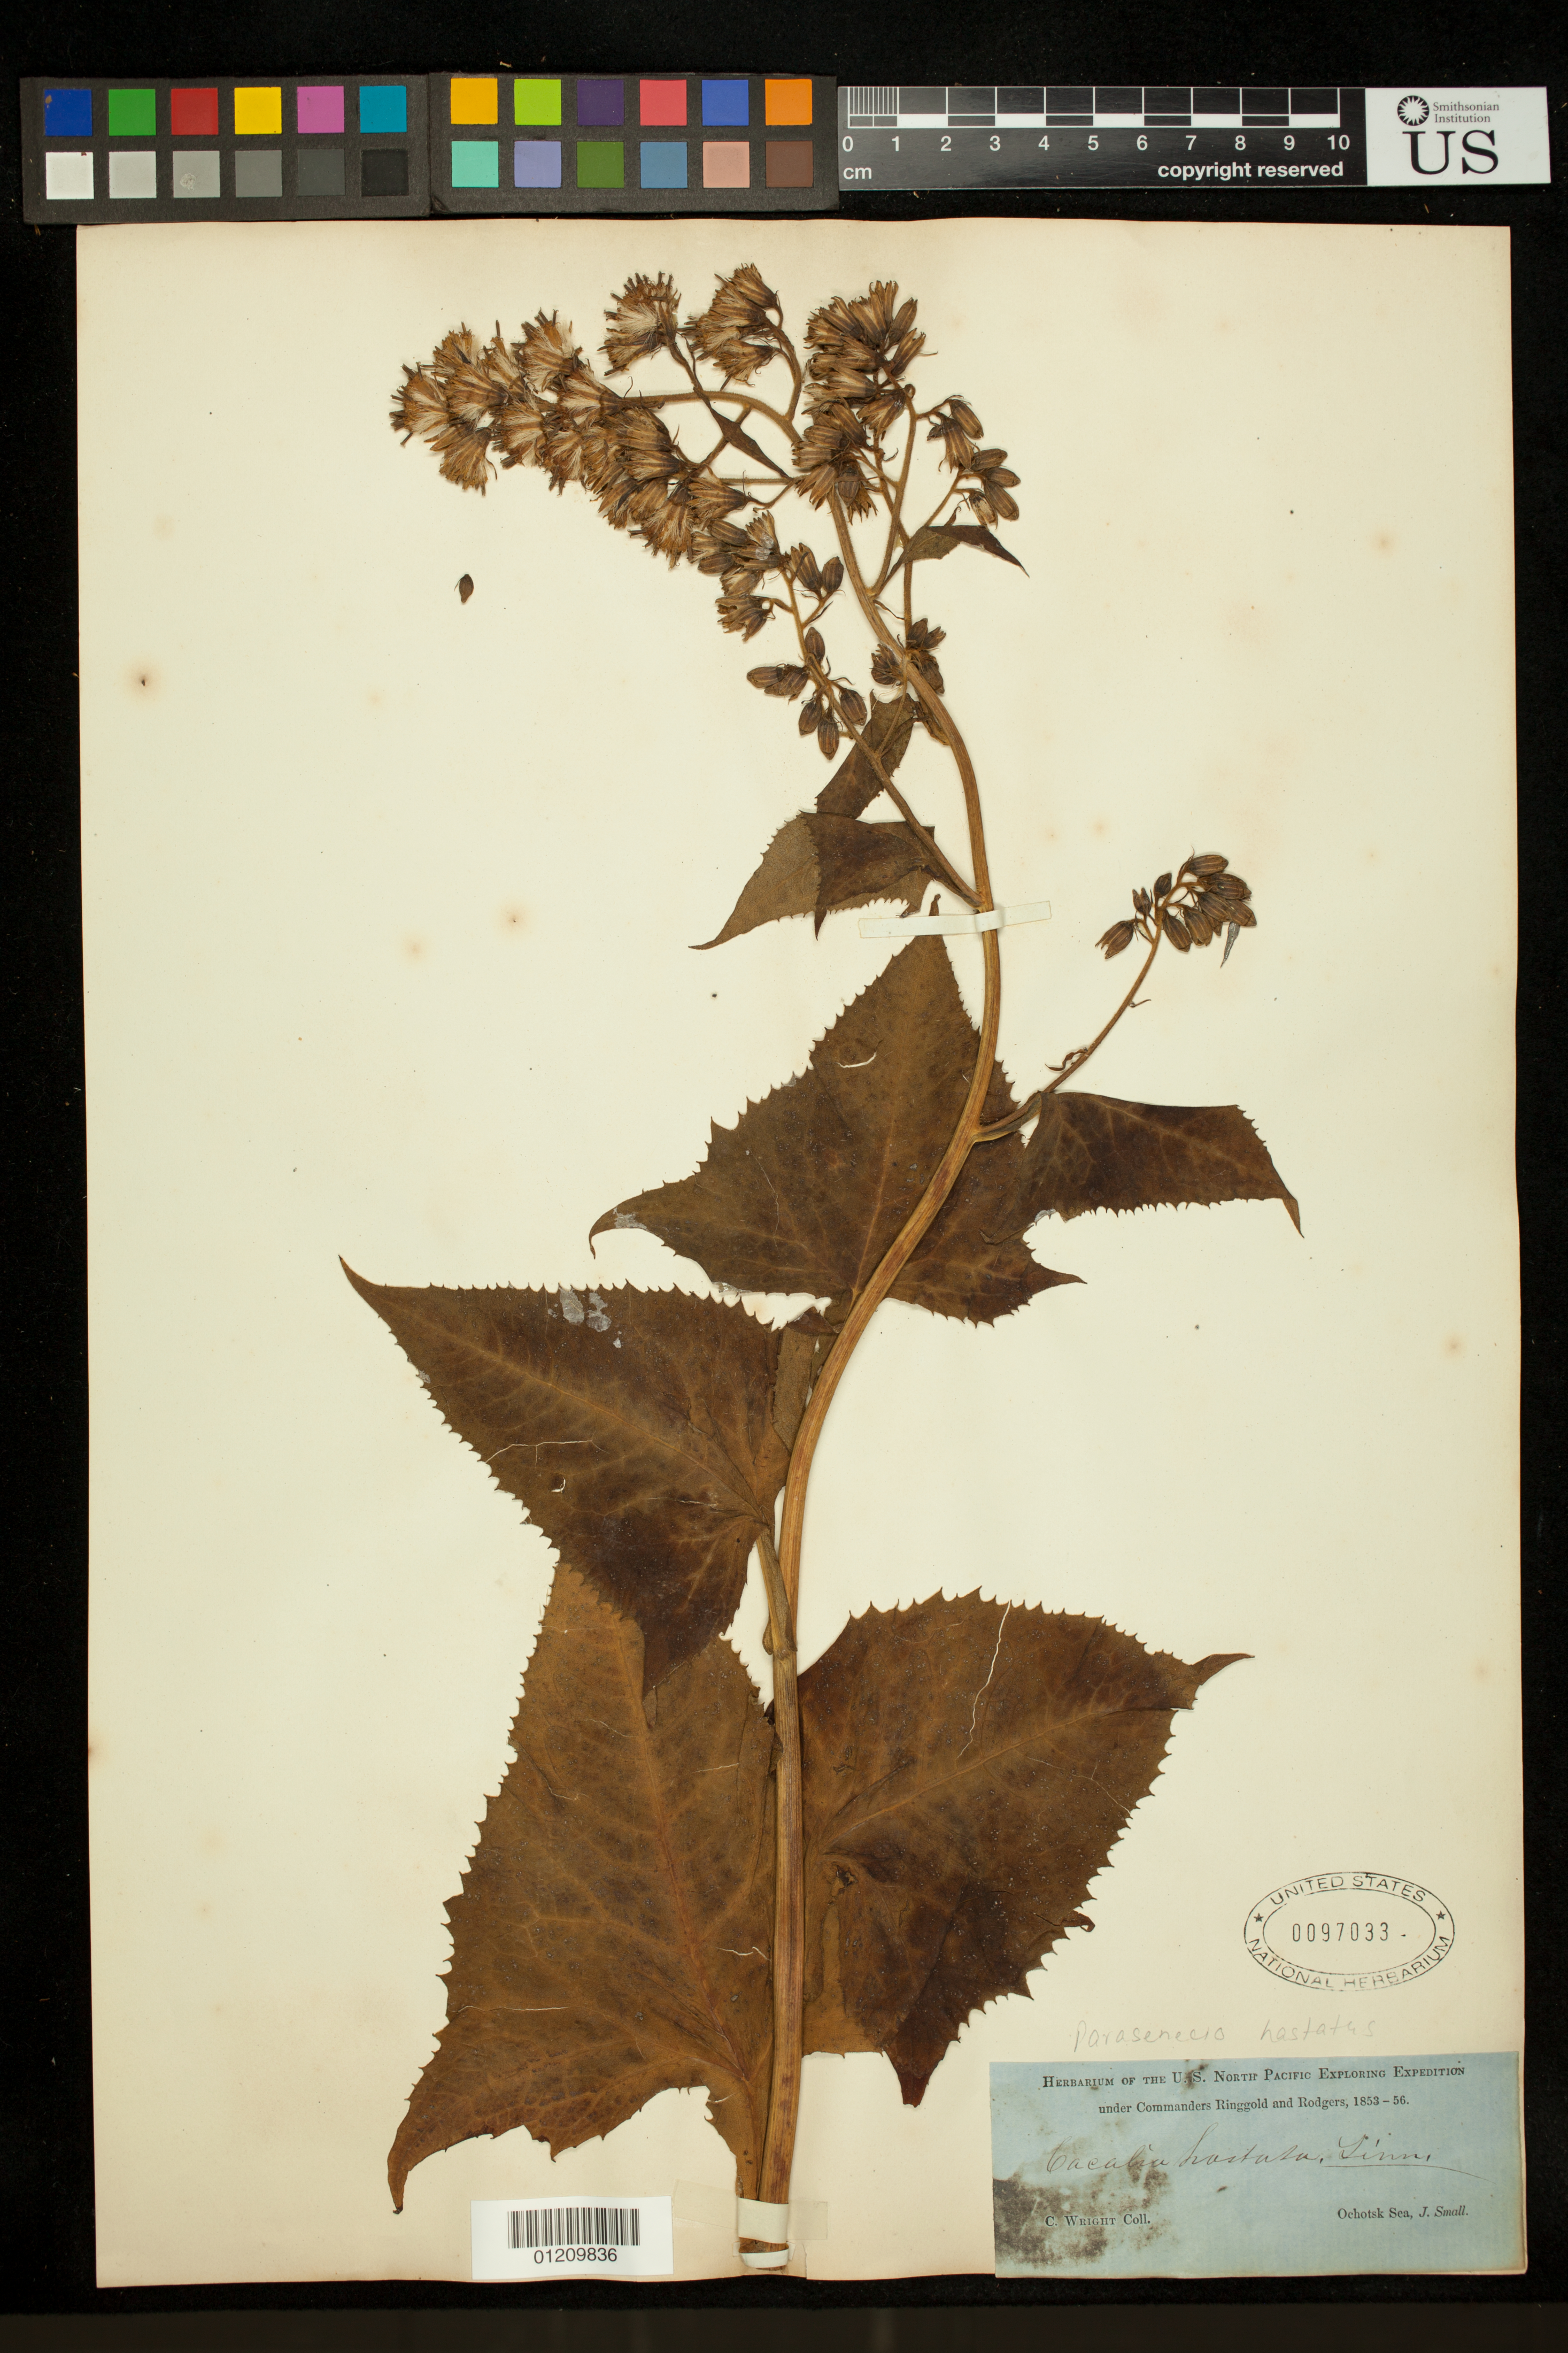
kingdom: Plantae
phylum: Tracheophyta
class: Magnoliopsida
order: Asterales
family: Asteraceae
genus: Parasenecio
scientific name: Parasenecio hastatus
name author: (L.) H. Koyama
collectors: C. Wright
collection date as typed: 1853 to -- --- 1856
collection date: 1853/1856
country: Russian Federation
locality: Ochotsk Sea.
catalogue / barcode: US 97033